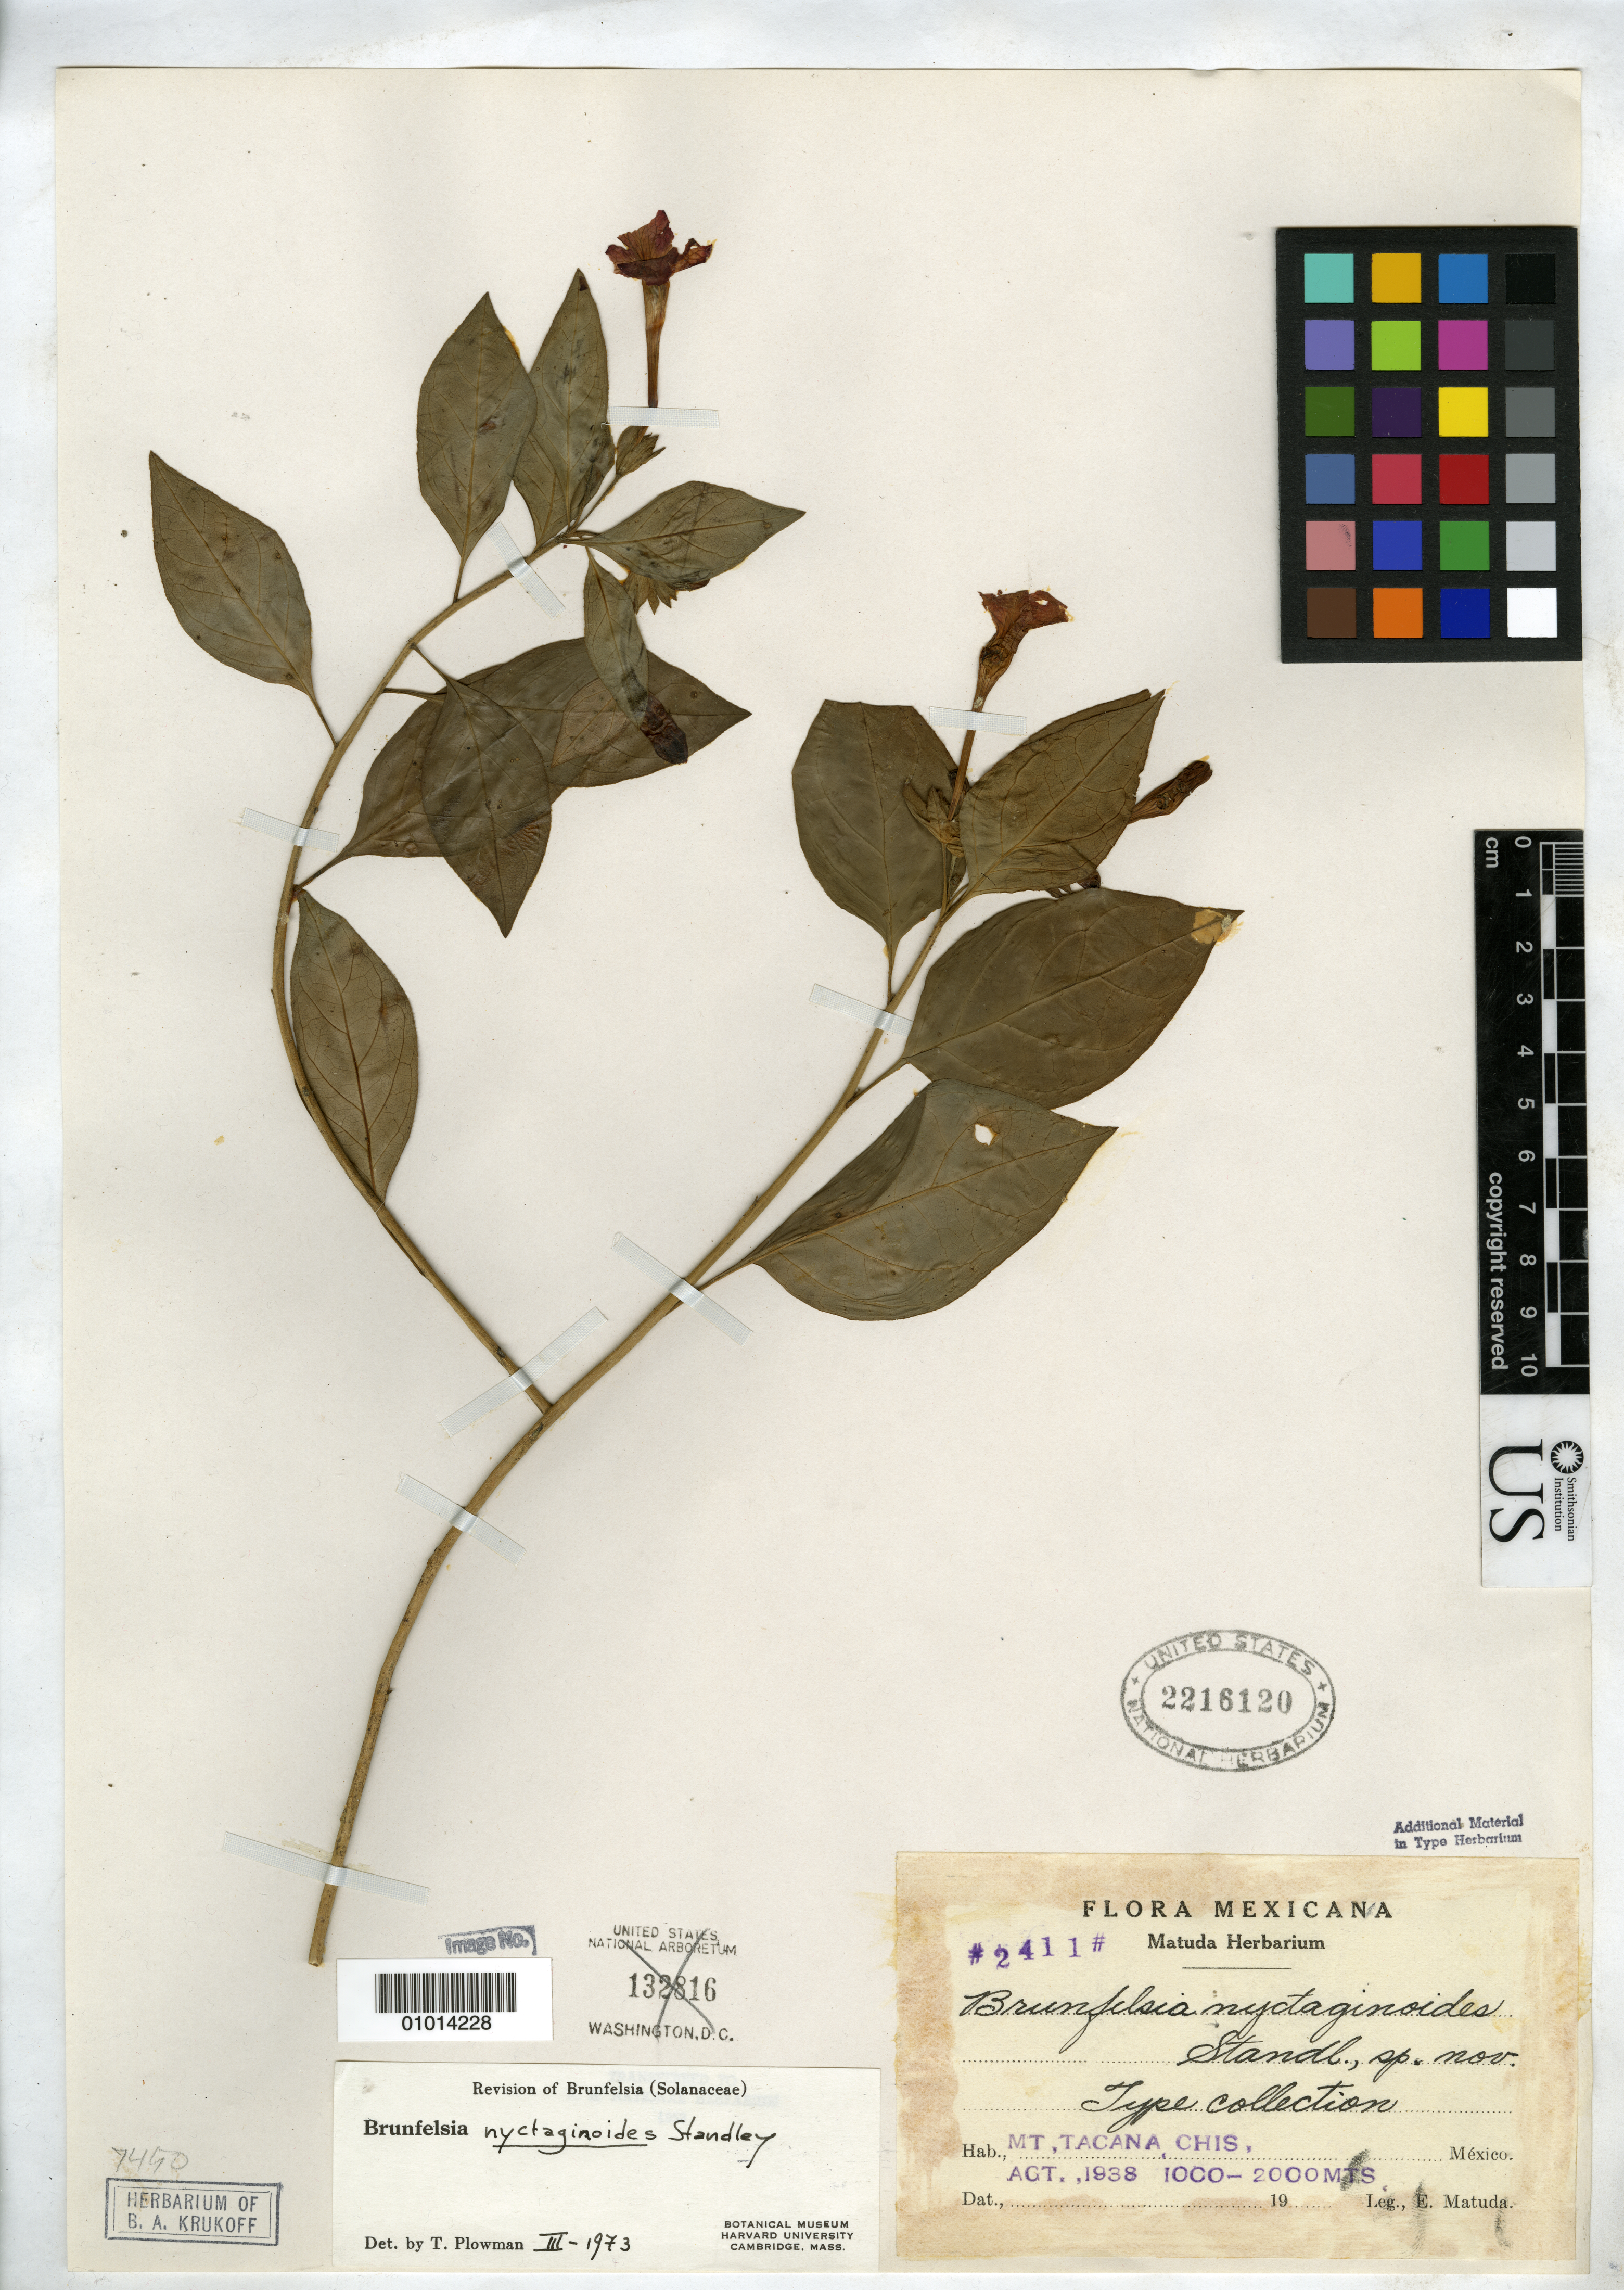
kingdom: Plantae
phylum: Tracheophyta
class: Magnoliopsida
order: Solanales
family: Solanaceae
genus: Brunfelsia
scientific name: Brunfelsia nyctaginoides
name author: Standl.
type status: Isotype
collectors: E. Matuda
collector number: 2411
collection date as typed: Aug 1938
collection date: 1938-08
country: Mexico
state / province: Chiapas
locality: Mt. Tacana.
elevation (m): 1000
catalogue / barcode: US 2216120